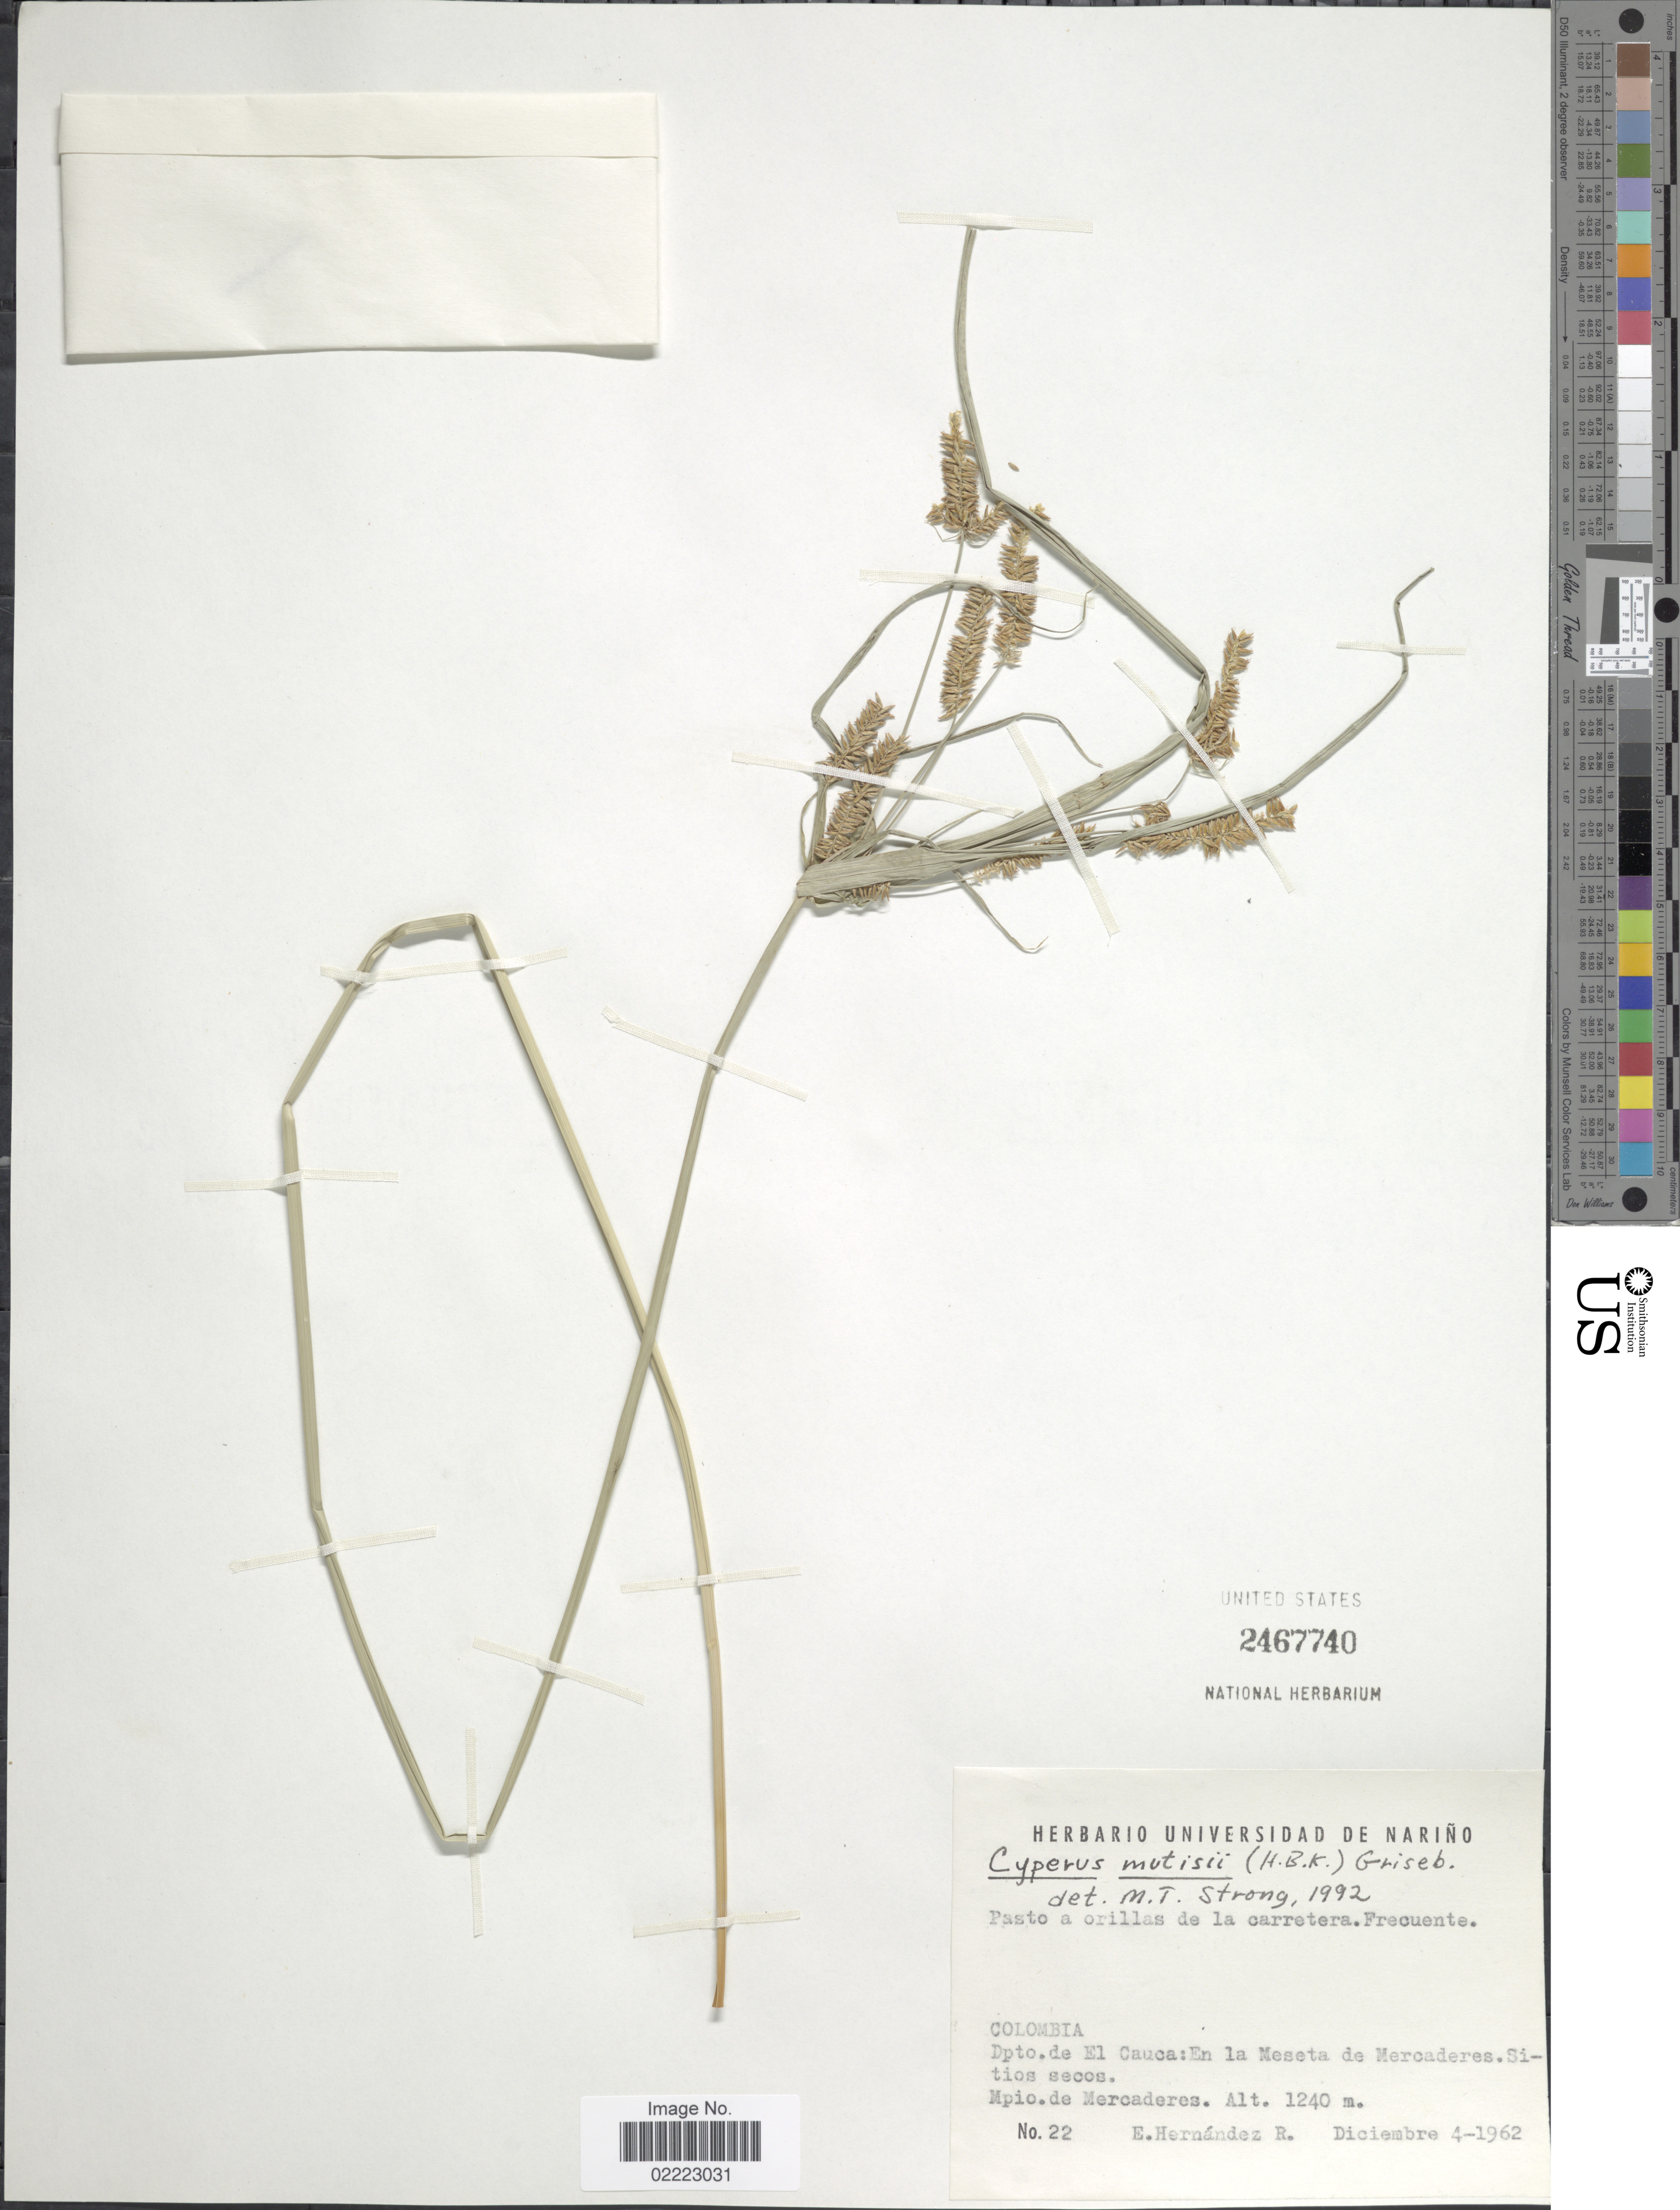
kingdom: Plantae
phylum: Tracheophyta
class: Liliopsida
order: Poales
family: Cyperaceae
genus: Cyperus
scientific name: Cyperus mutisii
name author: (Kunth) Andersson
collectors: E. Hernández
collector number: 22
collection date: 1962-12-04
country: Colombia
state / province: Cauca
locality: Dpto de El Cauca: En la Meseta de Mercaderes. Sitios secos, Mpio de Mercaderes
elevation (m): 1240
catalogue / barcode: US 2467740